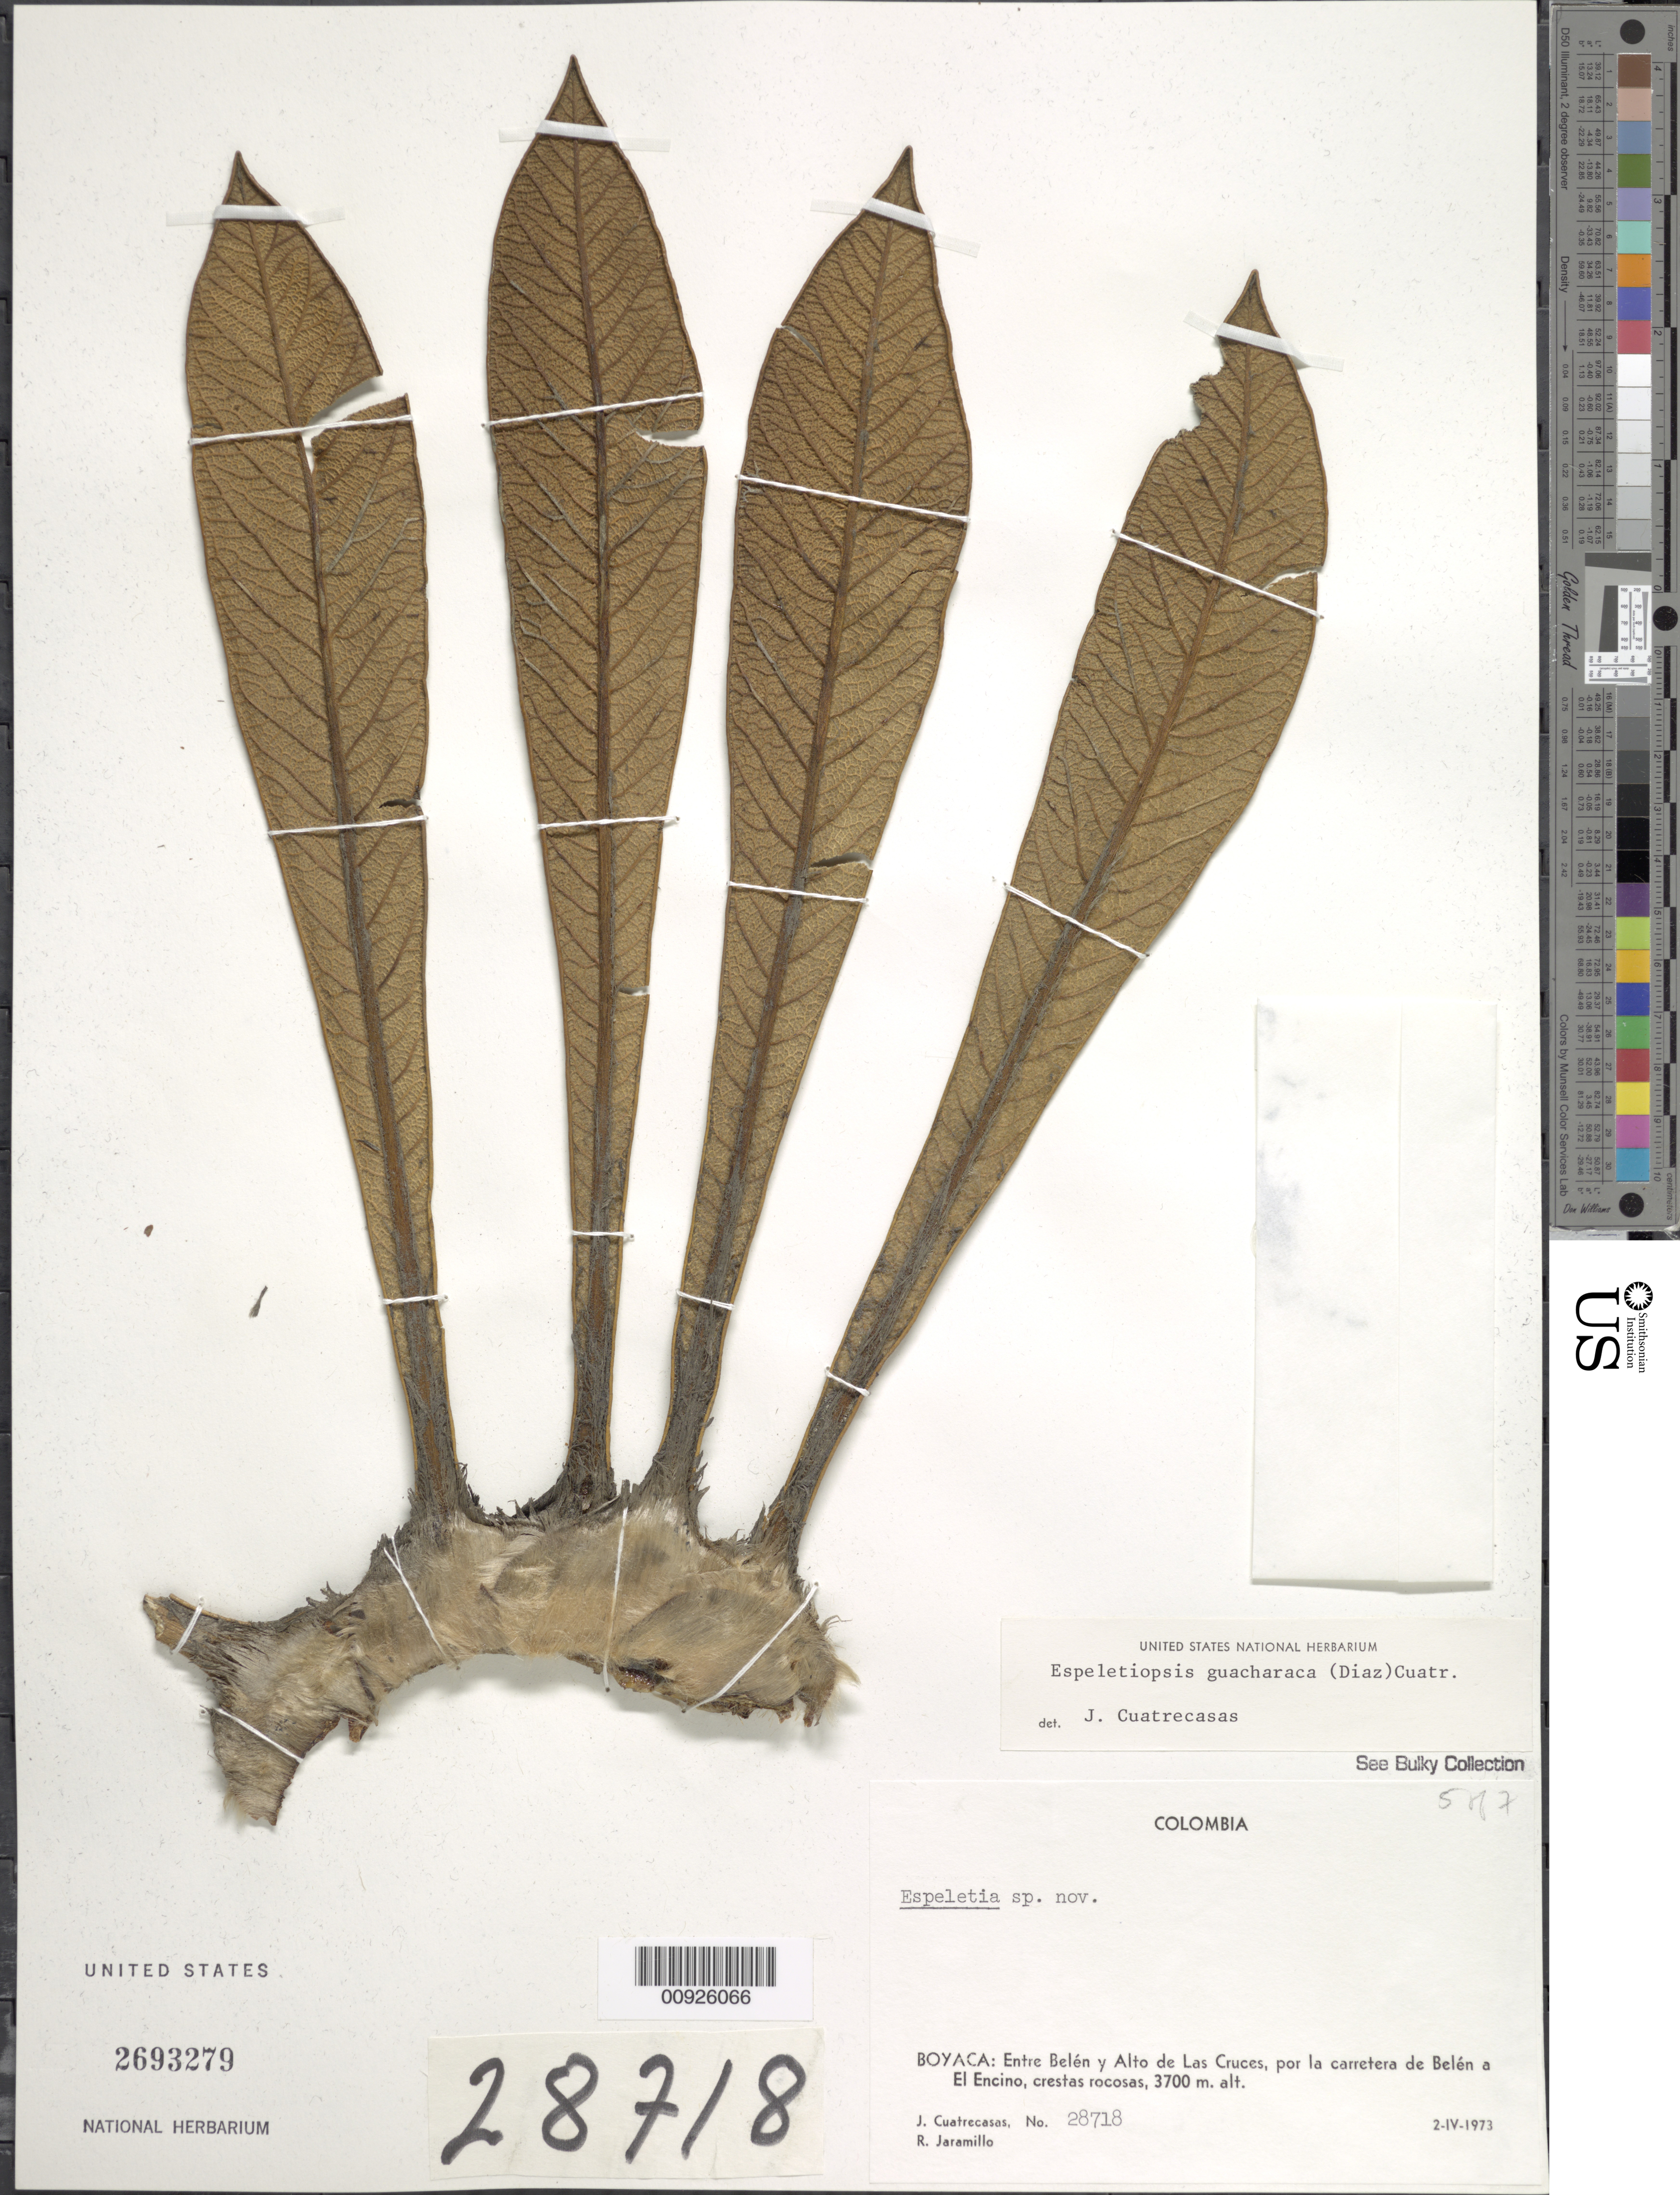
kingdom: Plantae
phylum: Tracheophyta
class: Magnoliopsida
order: Asterales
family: Asteraceae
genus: Espeletiopsis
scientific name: Espeletiopsis jimenez-quesadae var. guacharaca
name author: (S. Díaz) Cuatrec.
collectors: J. Cuatrecasas & R. Jaramillo M.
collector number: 28718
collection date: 1973-04-02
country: Colombia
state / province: Boyacá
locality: Entre Belen y Alto de Las Cruces, por la carretera de Belen a El Encino, crestas rocosas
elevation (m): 3700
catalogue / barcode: US 2693279